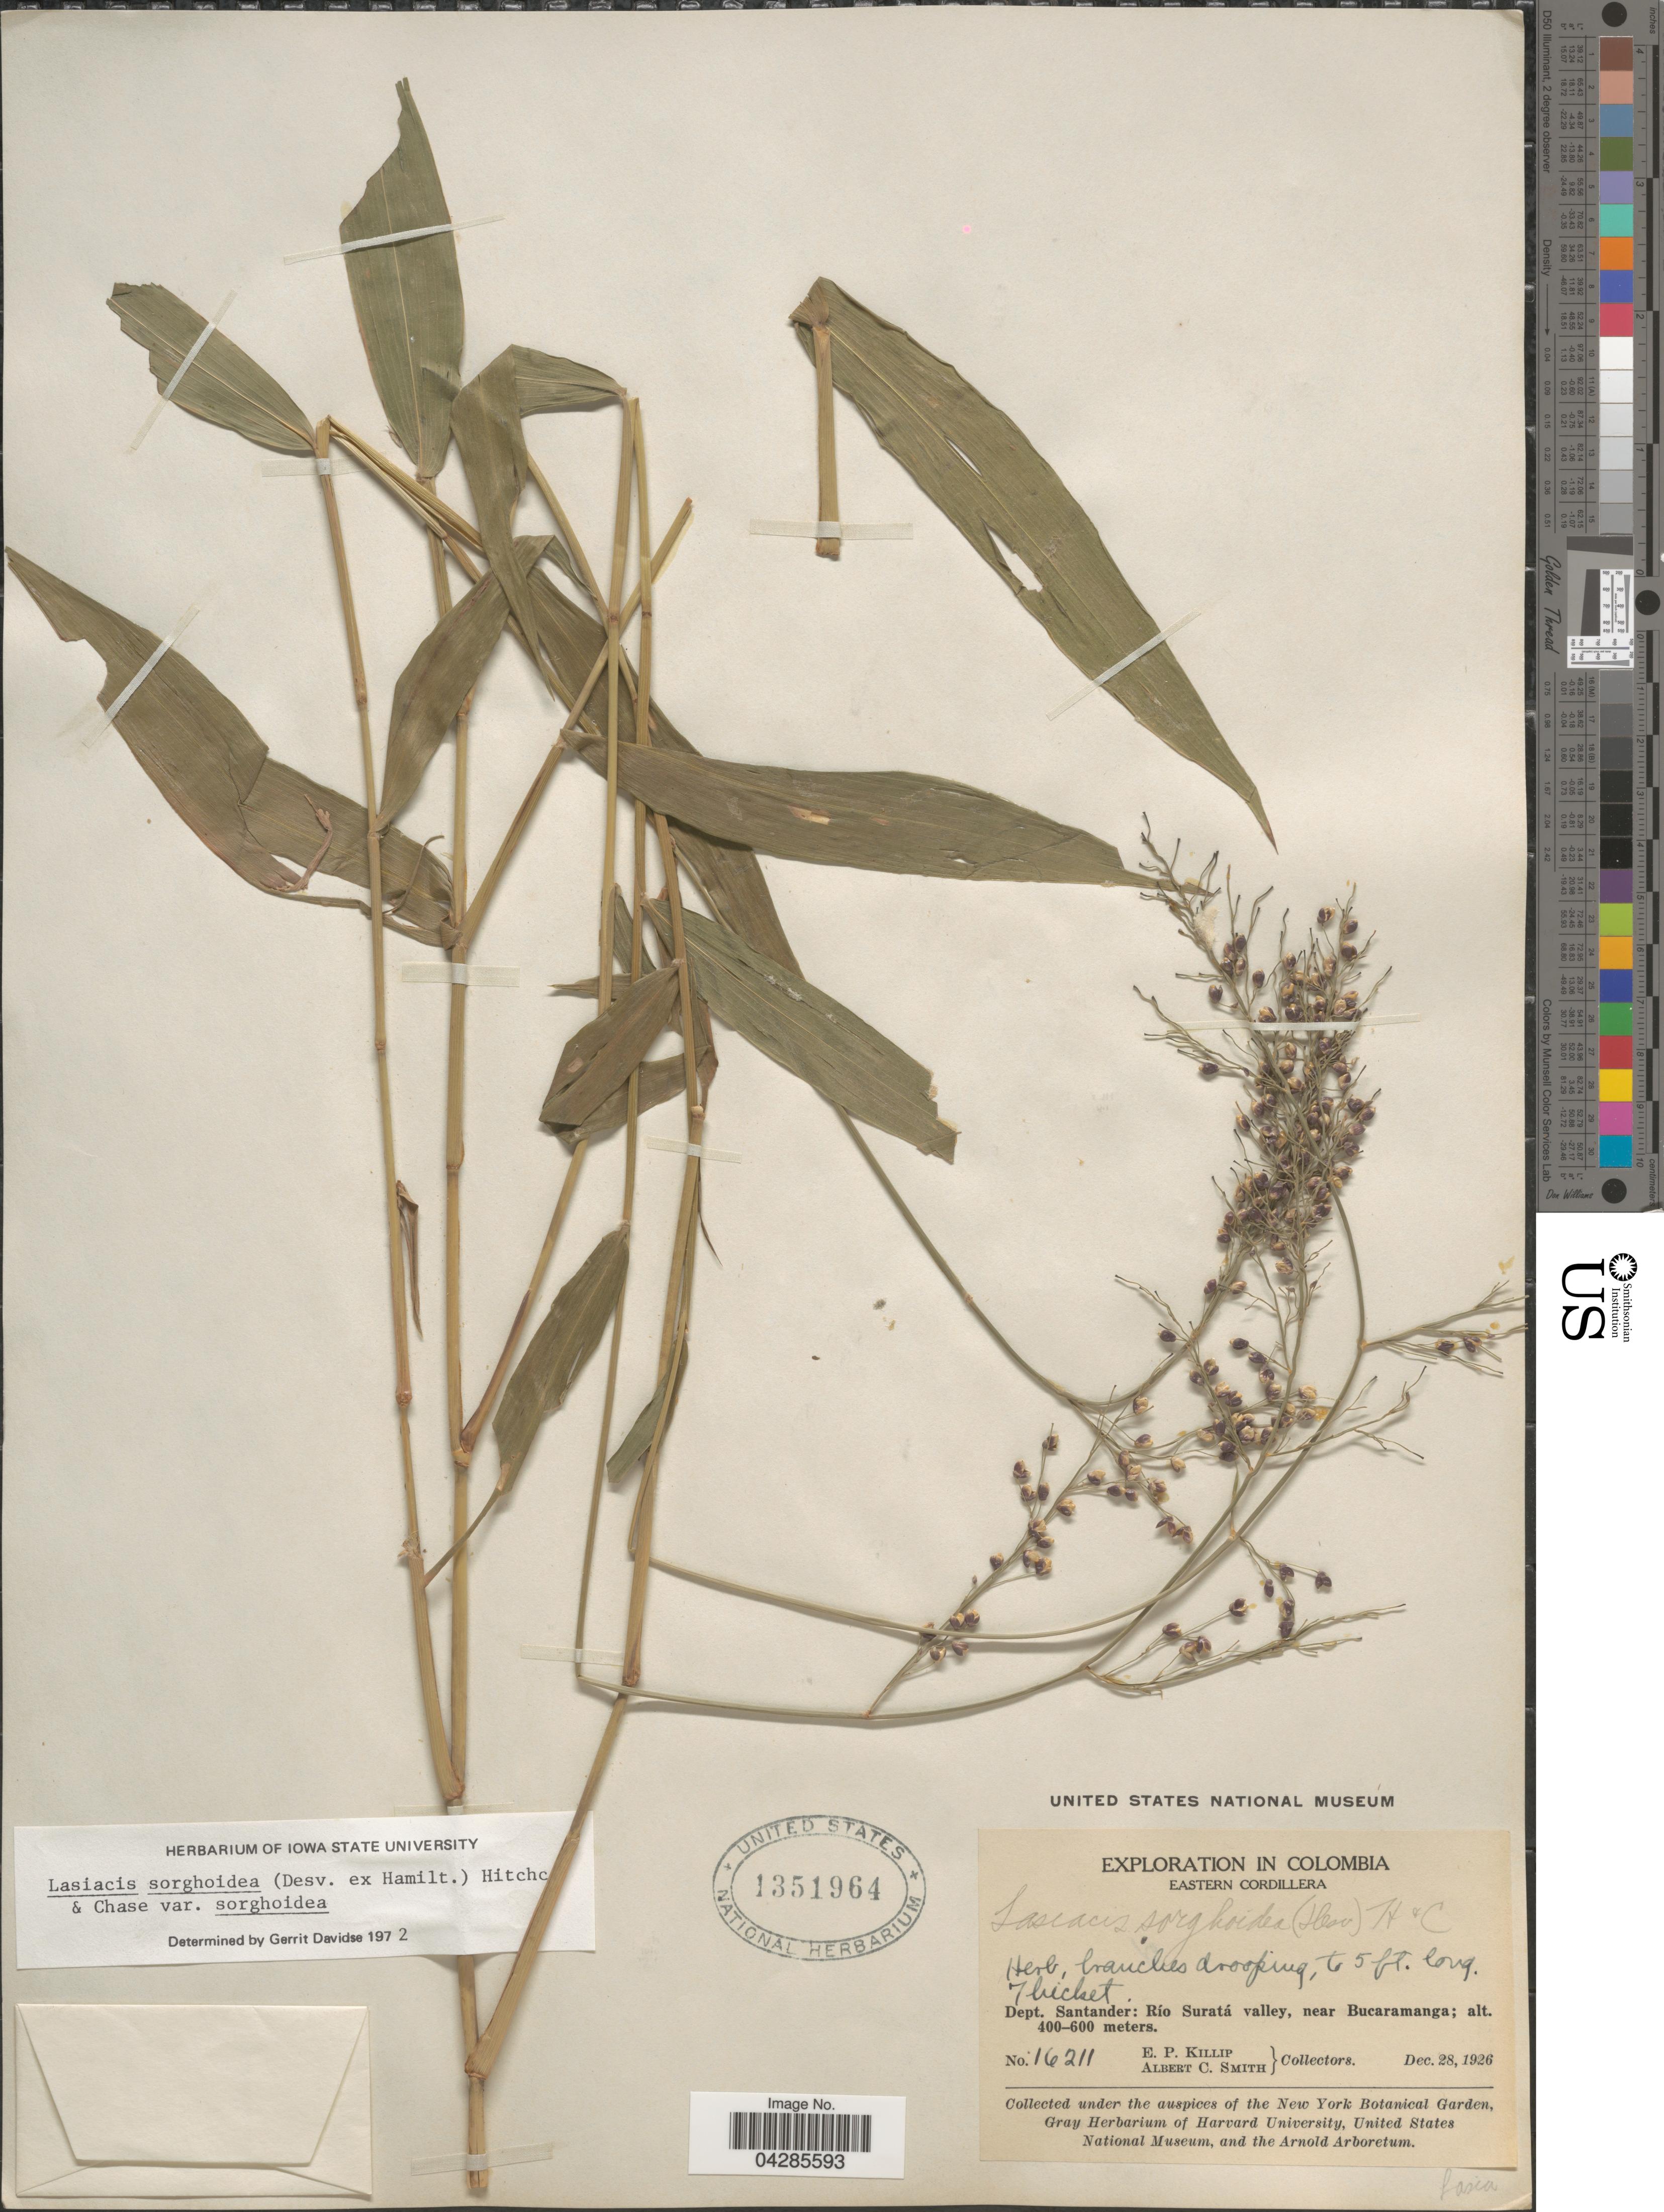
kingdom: Plantae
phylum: Tracheophyta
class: Liliopsida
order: Poales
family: Poaceae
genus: Lasiacis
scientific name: Lasiacis sorghoidea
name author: (Desv. ex Ham.) Hitchc. & Chase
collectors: E. P. Killip & A. C. Smith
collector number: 16211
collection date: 1926-12-28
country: Colombia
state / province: Santander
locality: Exploration in Colombia. Eastern Cordillera. Dept. Santander: Río Suratá valley, near Bucaramanga.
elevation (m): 400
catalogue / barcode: US 1351964